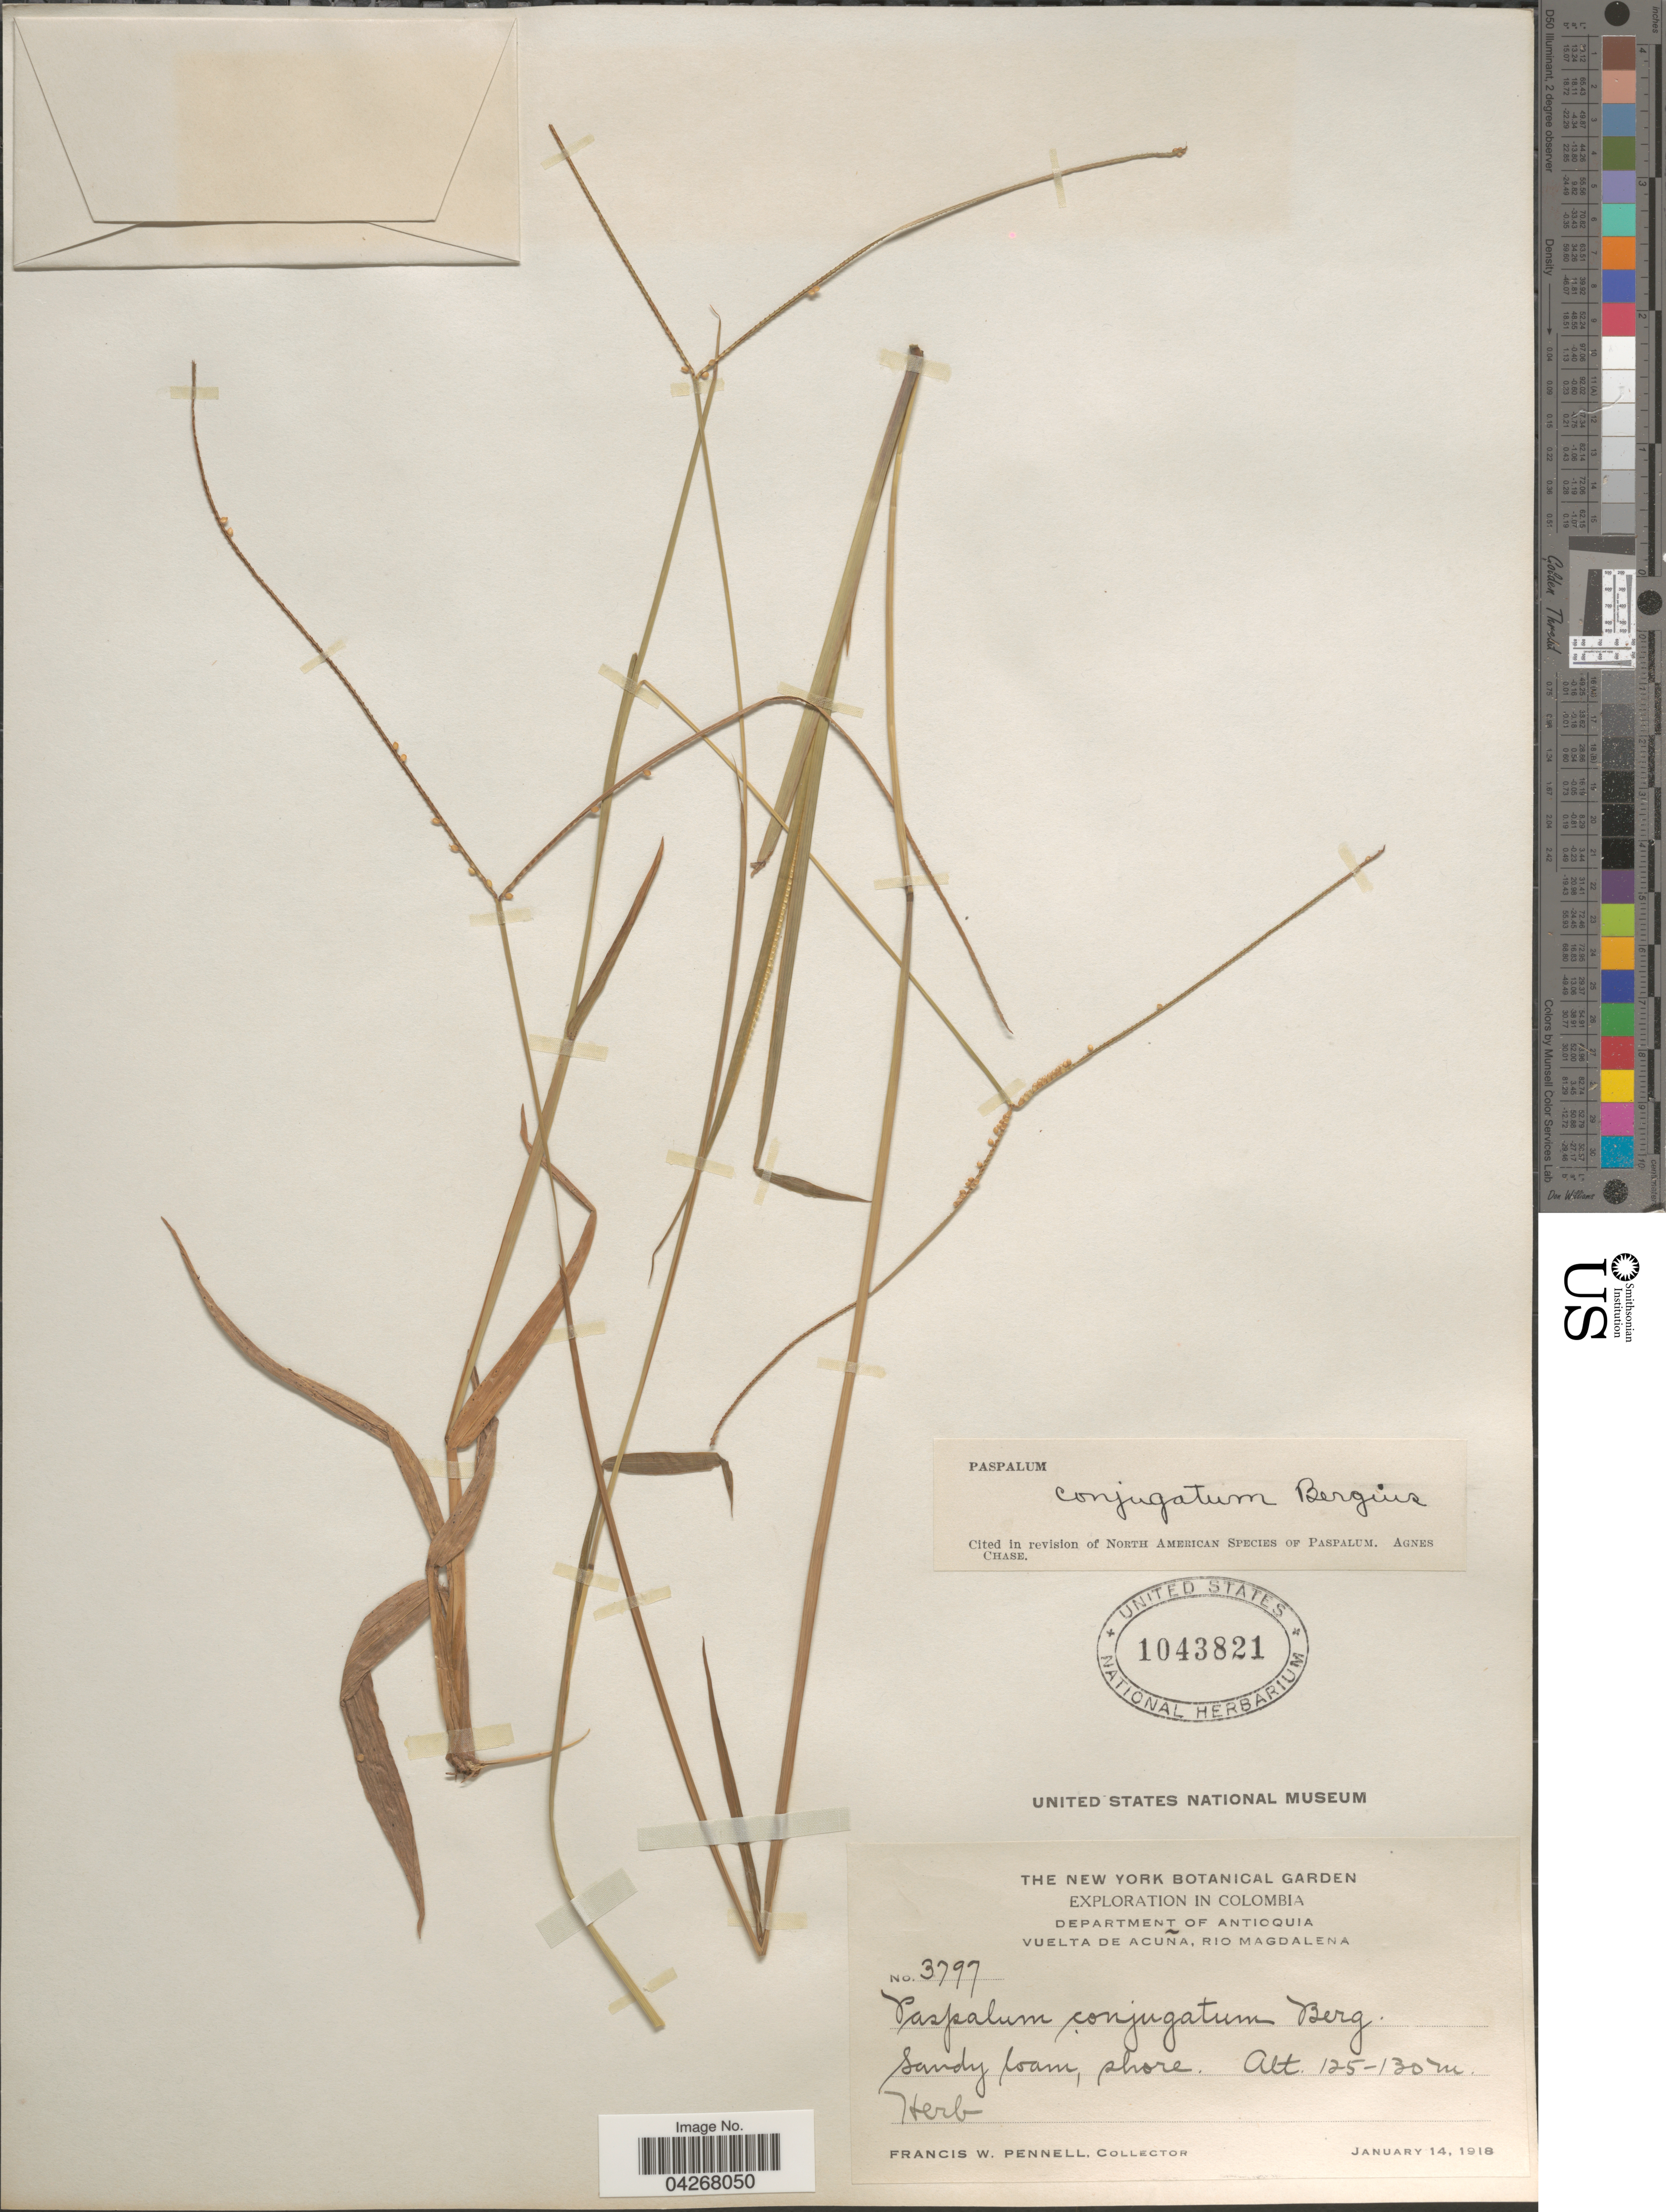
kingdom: Plantae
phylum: Tracheophyta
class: Liliopsida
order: Poales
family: Poaceae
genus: Paspalum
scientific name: Paspalum conjugatum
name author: P.J. Bergius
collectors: F. W. Pennell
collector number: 3797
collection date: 1918-01-14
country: Colombia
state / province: Antioquia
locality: Exploration in Colombia. Department of Antioquia. Vuelta de Acuña, Rio Magdalena. Sandy loam, shore.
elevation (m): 125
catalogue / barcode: US 1043821